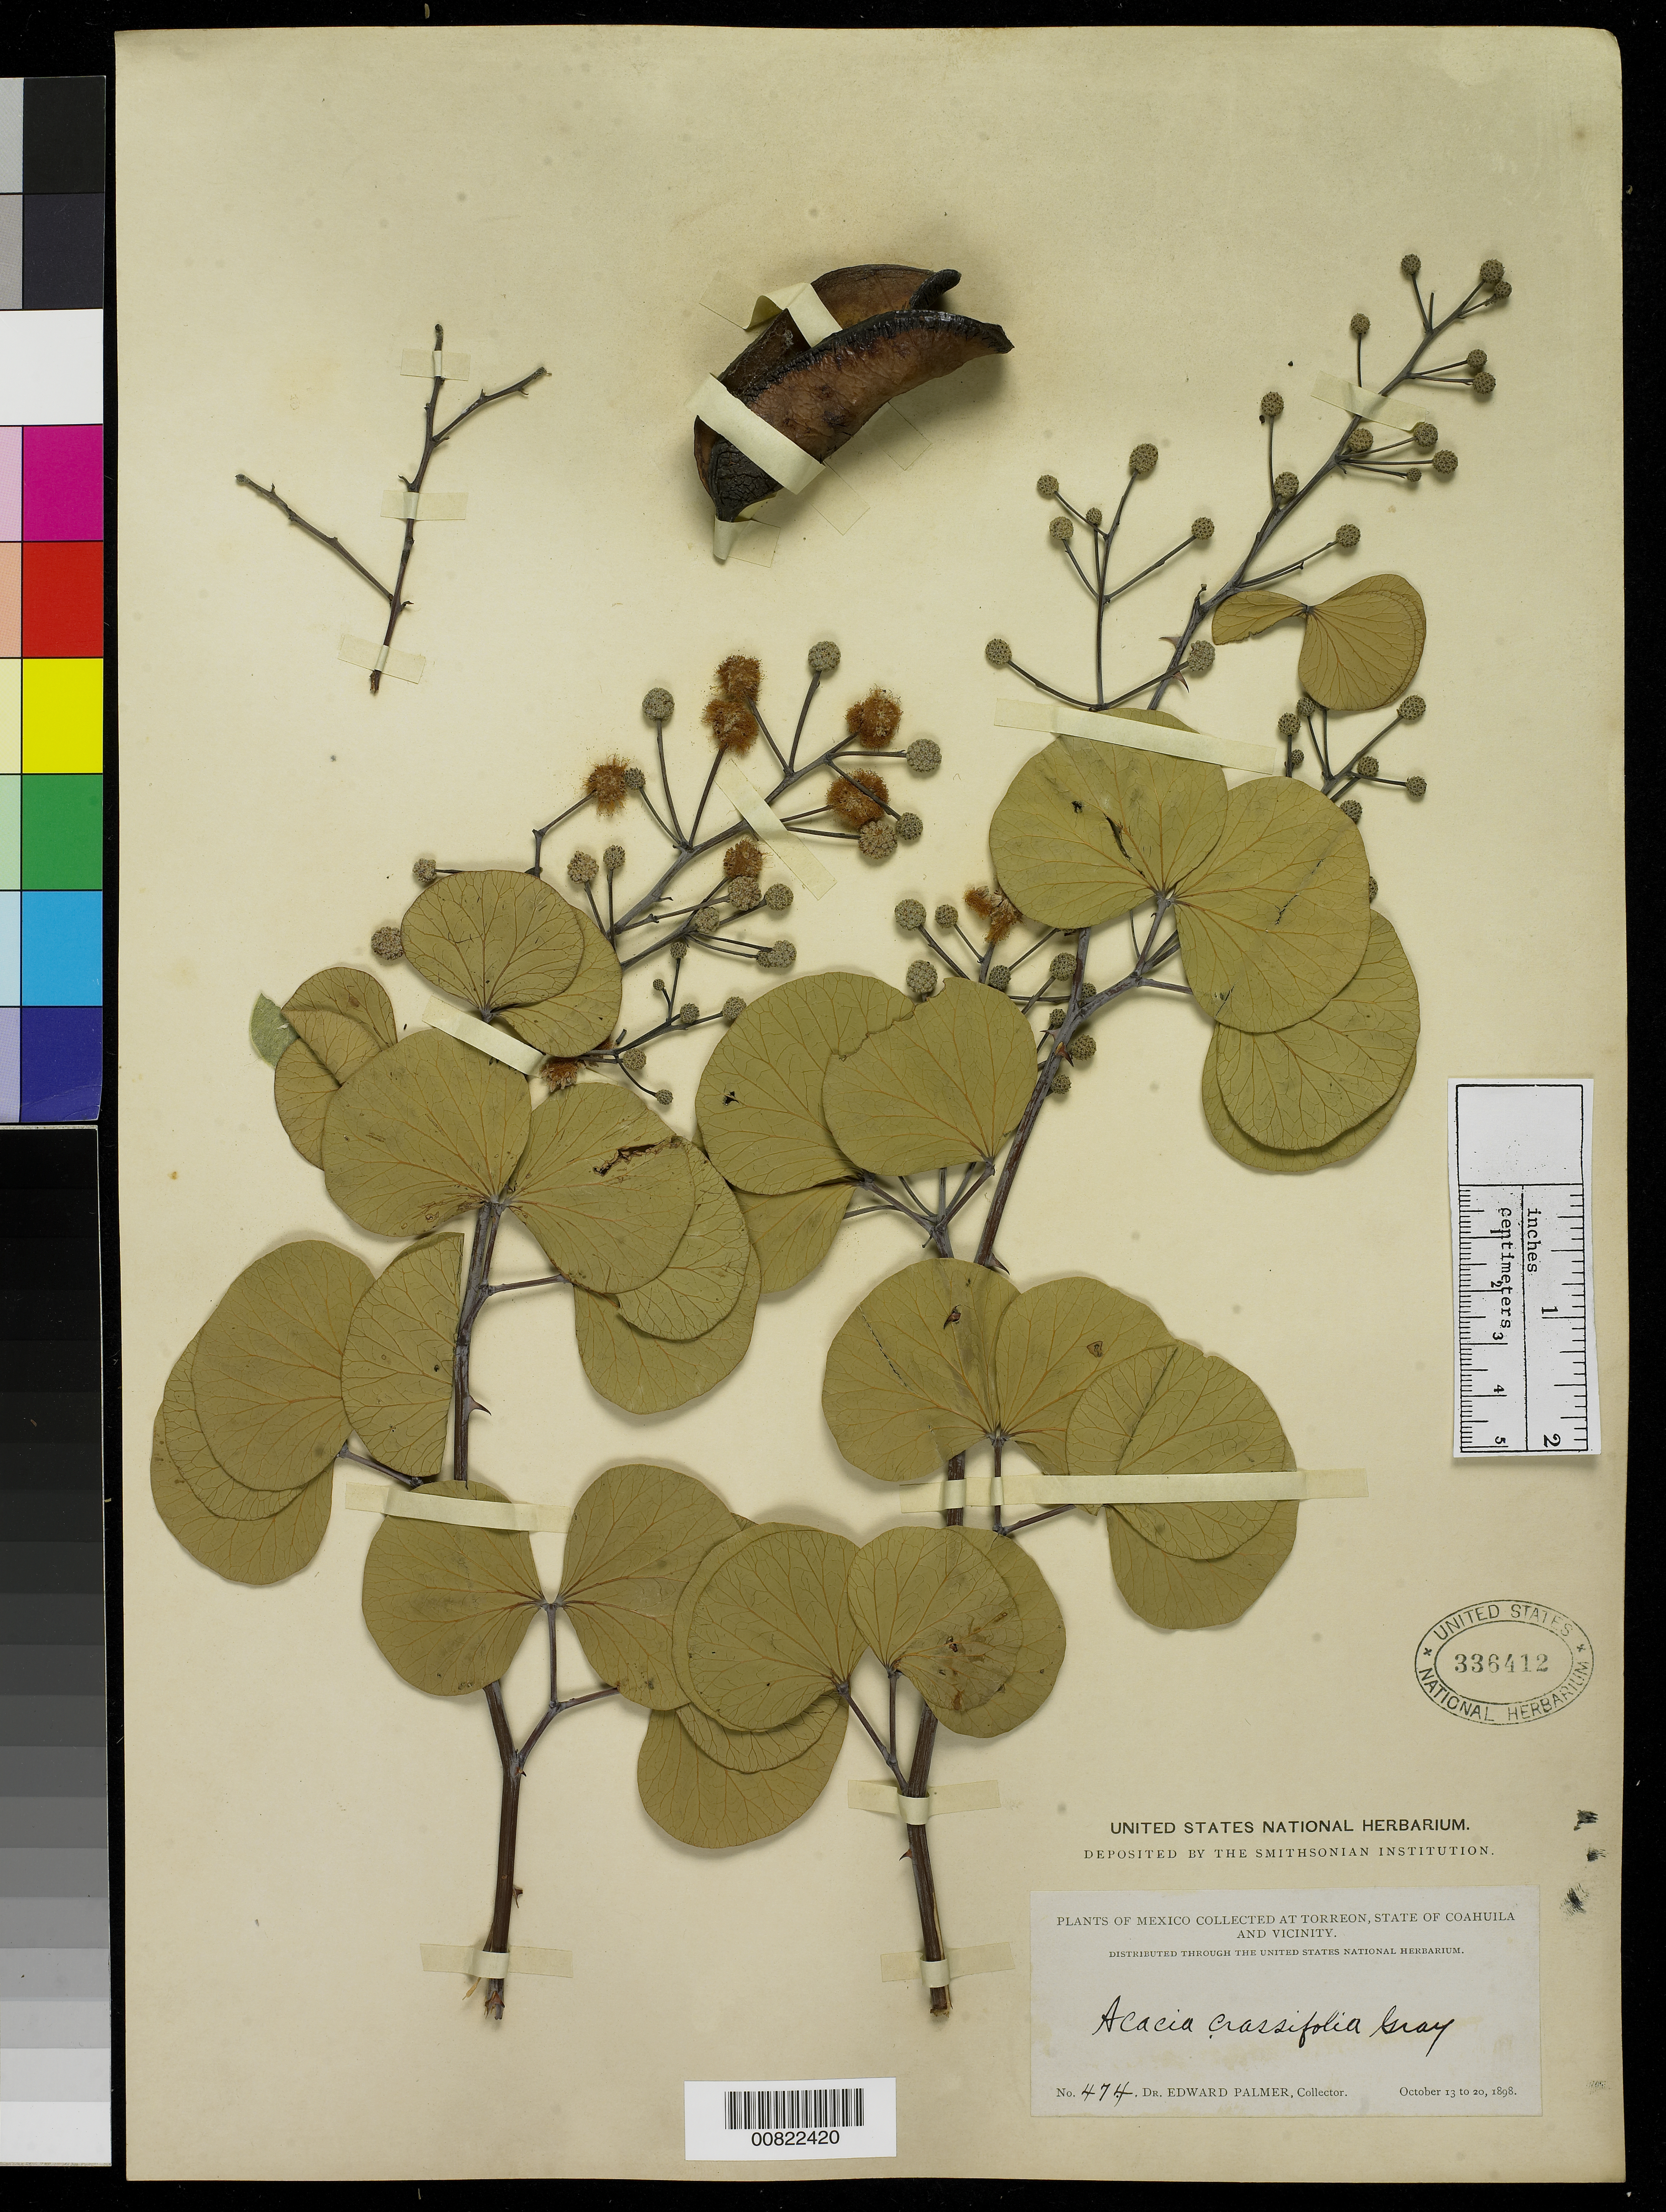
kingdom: Plantae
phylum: Tracheophyta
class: Magnoliopsida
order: Fabales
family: Fabaceae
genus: Senegalia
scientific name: Senegalia crassifolia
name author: (A. Gray) Britton & Rose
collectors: E. Palmer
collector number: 474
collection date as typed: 13 Oct 1898 to 20 Oct 1898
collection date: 1898-10-13/1898-10-20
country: Mexico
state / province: Coahuila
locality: Torreon, Coahuila and vicinity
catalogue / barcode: US 336412